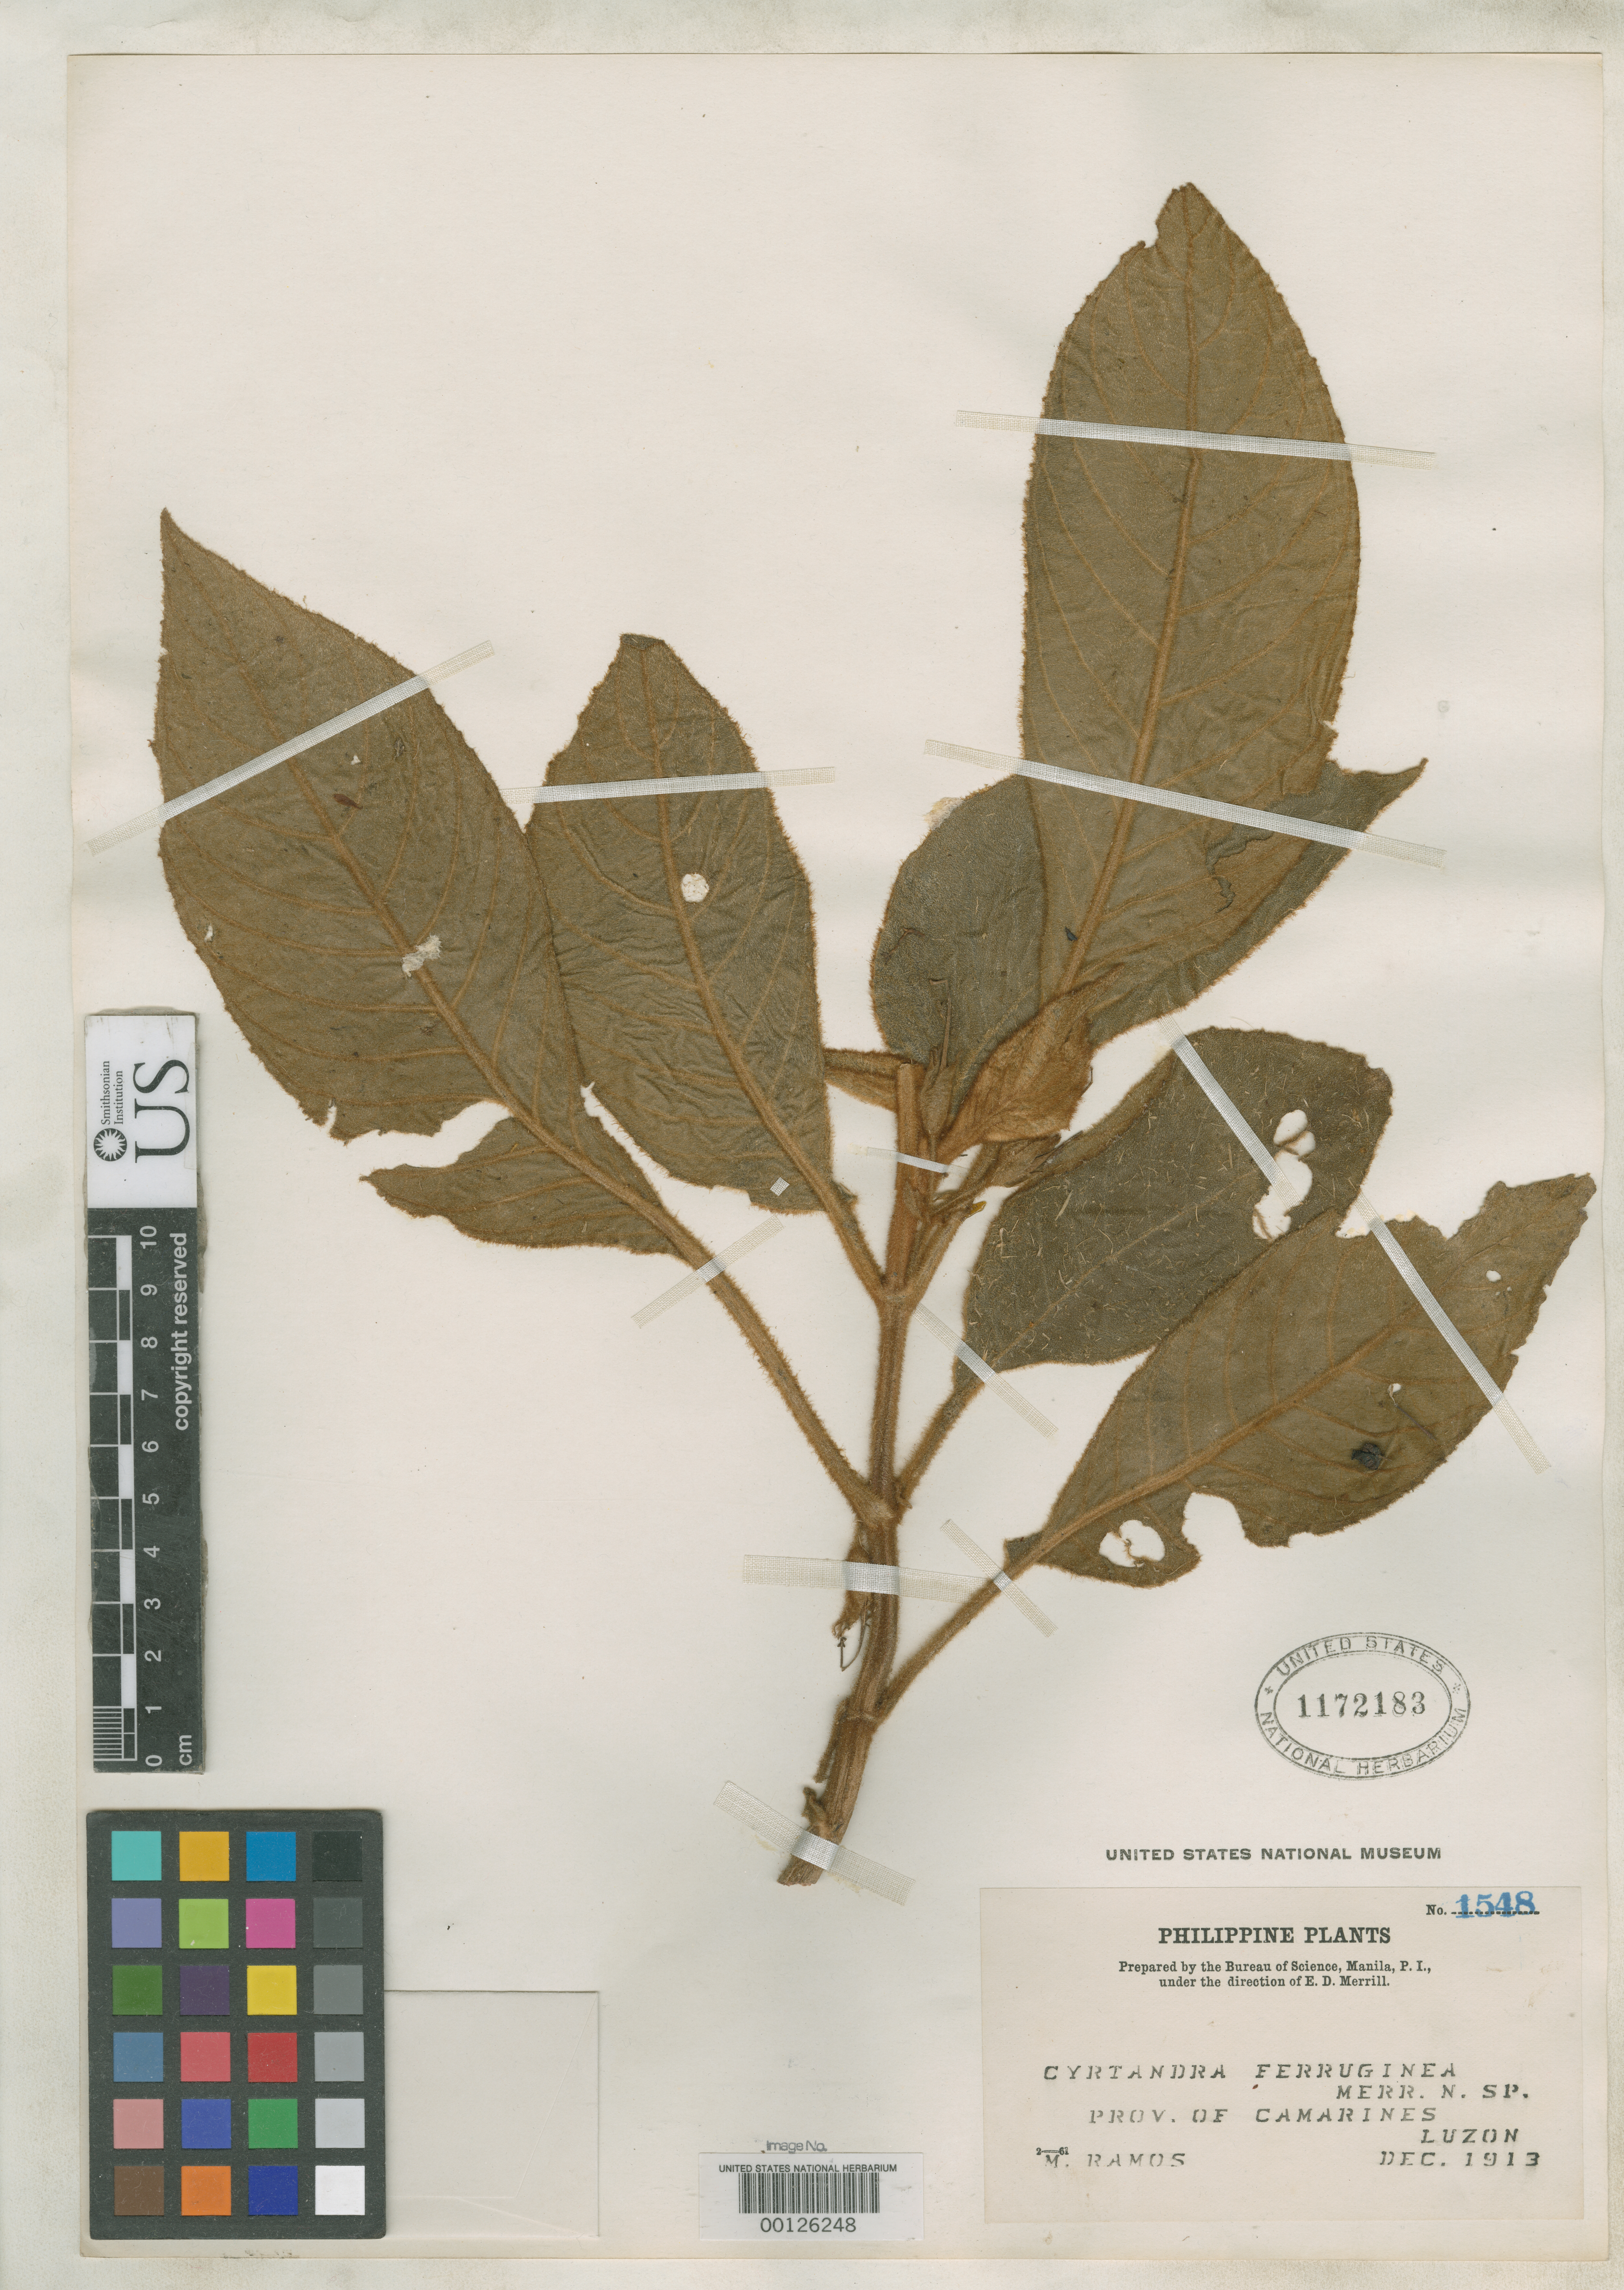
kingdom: Plantae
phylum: Tracheophyta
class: Magnoliopsida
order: Lamiales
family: Gesneriaceae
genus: Cyrtandra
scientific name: Cyrtandra ferruginea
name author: Merr.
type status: Isolectotype; Type Collection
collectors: M. Ramos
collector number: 1548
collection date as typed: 09 Dec 1913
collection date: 1913-12-09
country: Philippines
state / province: Bicol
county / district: Camarines Sur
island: Luzon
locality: Mount Cauayan.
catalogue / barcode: US 1172183